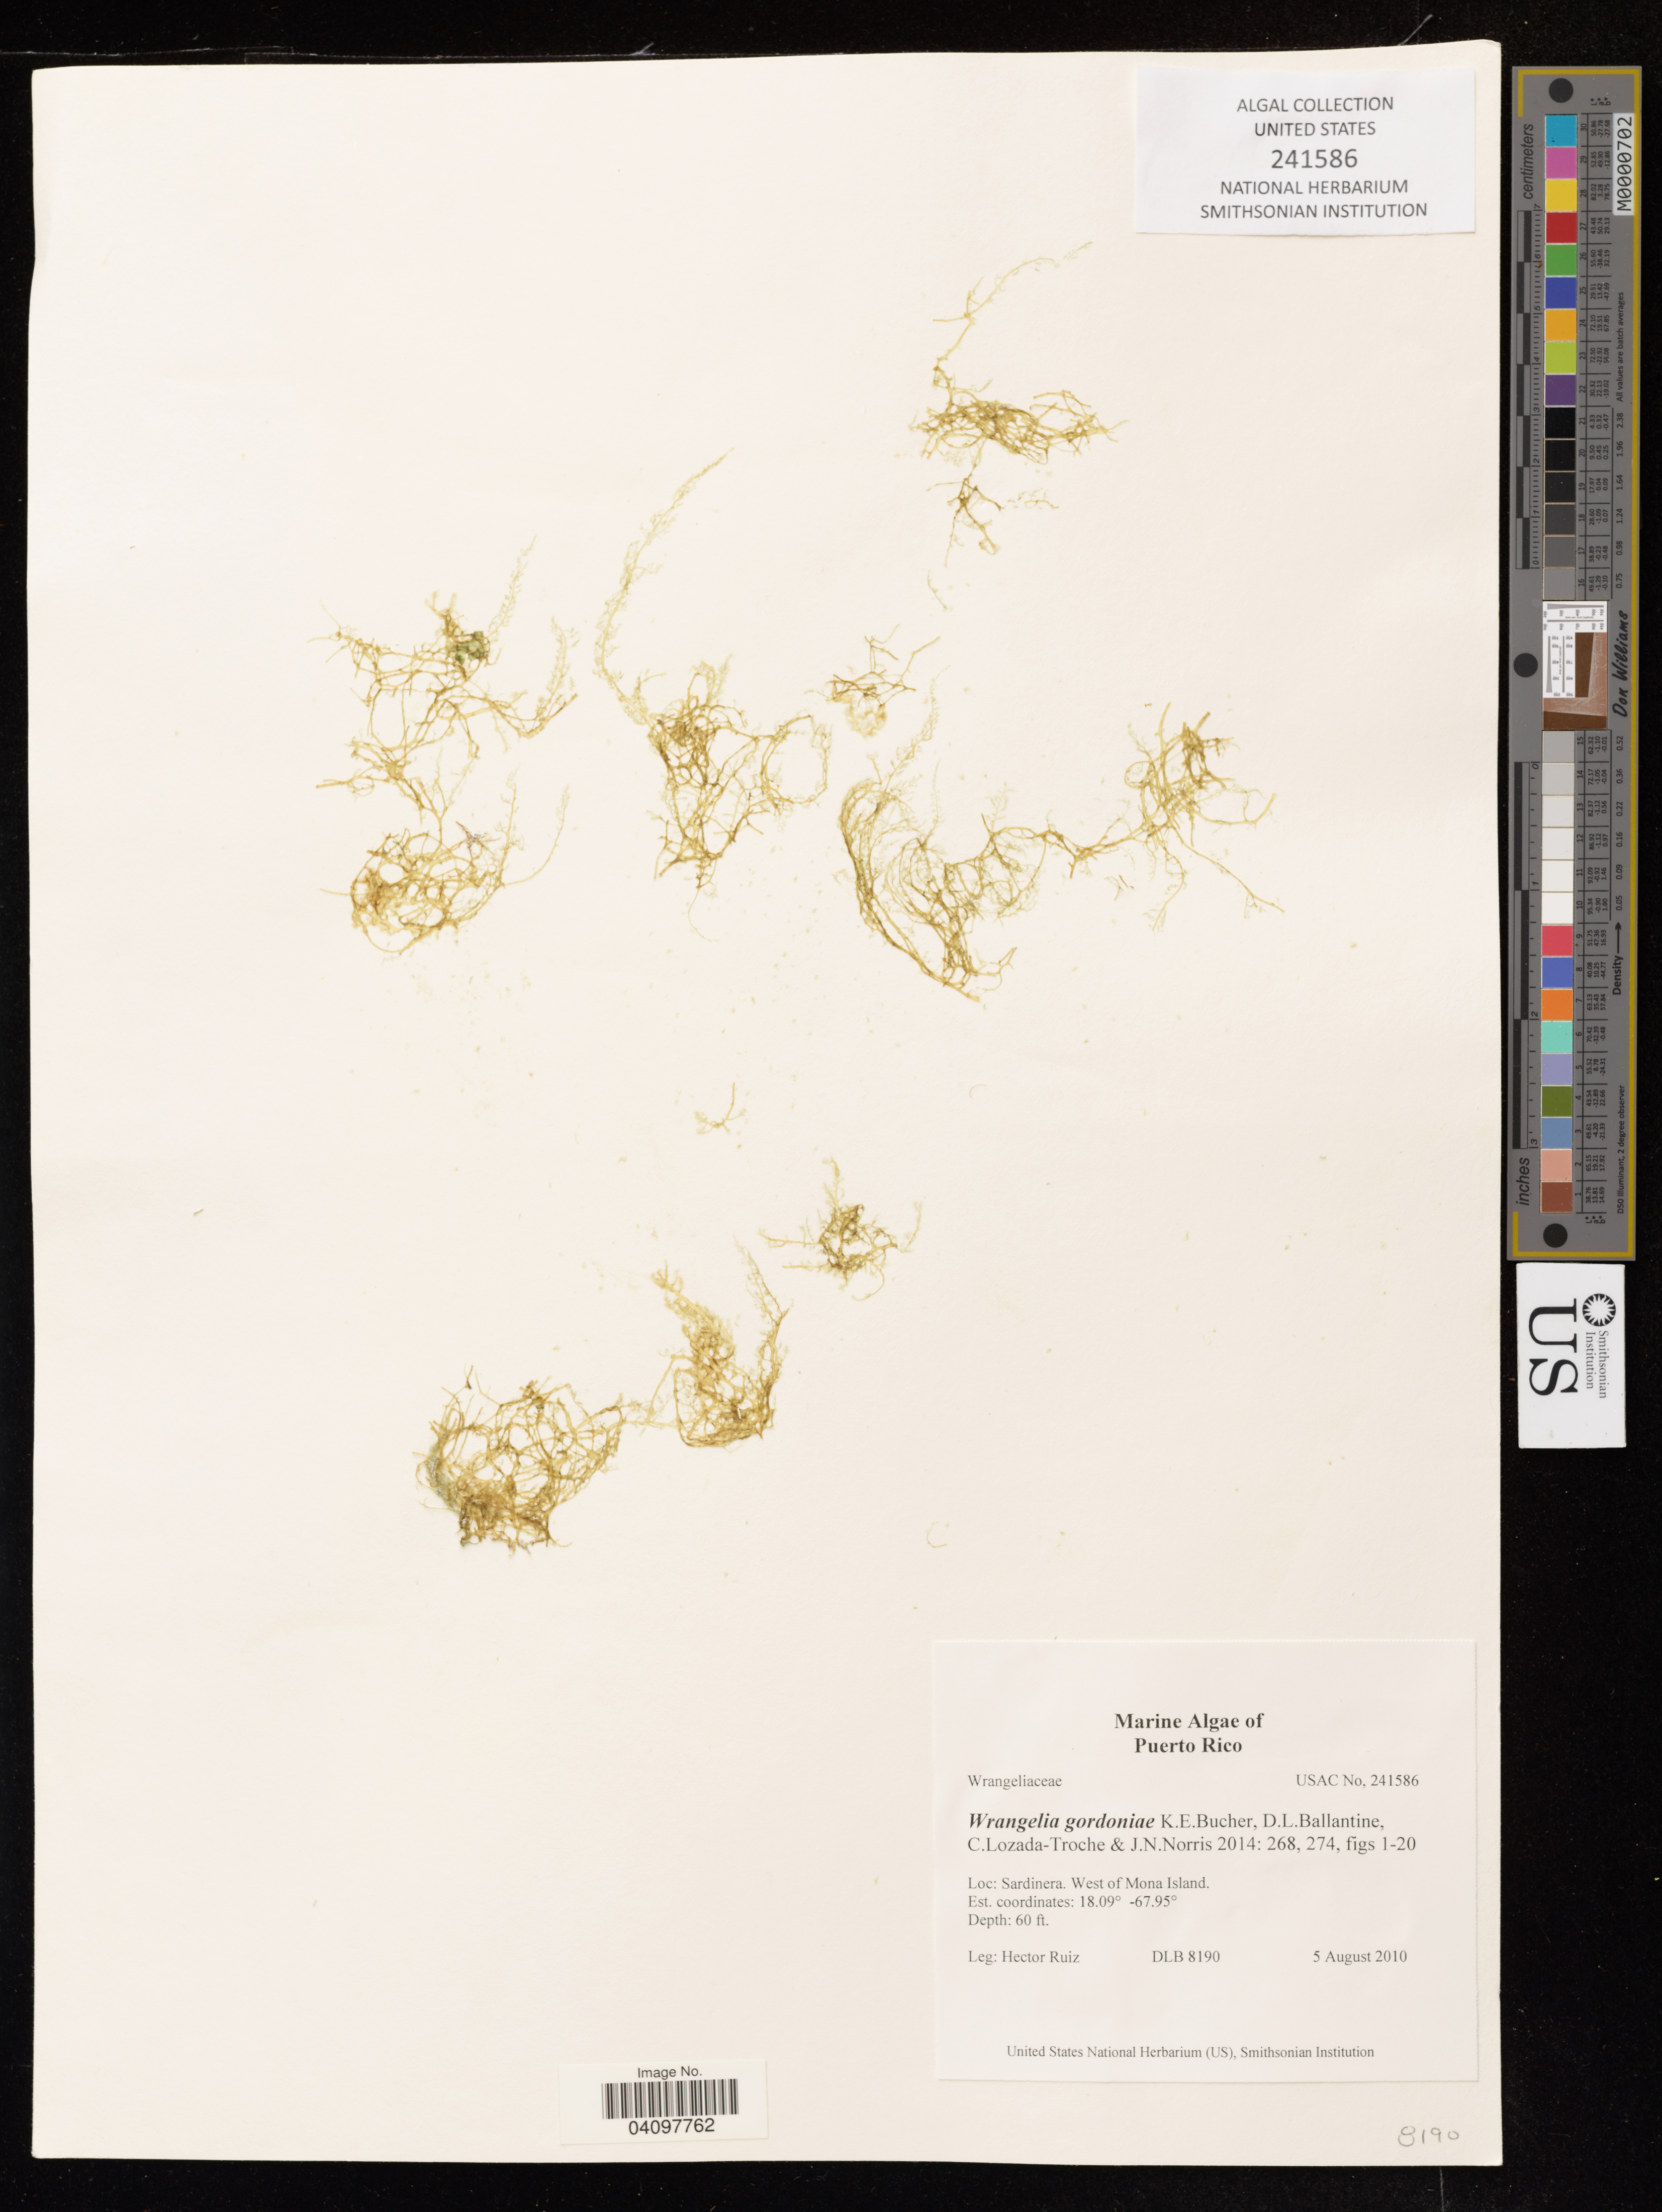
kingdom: Plantae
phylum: Rhodophyta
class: Florideophyceae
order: Ceramiales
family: Wrangeliaceae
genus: Wrangelia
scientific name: Wrangelia gordoniae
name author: K.E. Bucher et al.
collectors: H. Ruiz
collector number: DLB 8190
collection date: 2010-08-05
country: Puerto Rico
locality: Puerto Rico. Sardinera. West of Mona Island.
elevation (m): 18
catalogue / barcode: US 241586